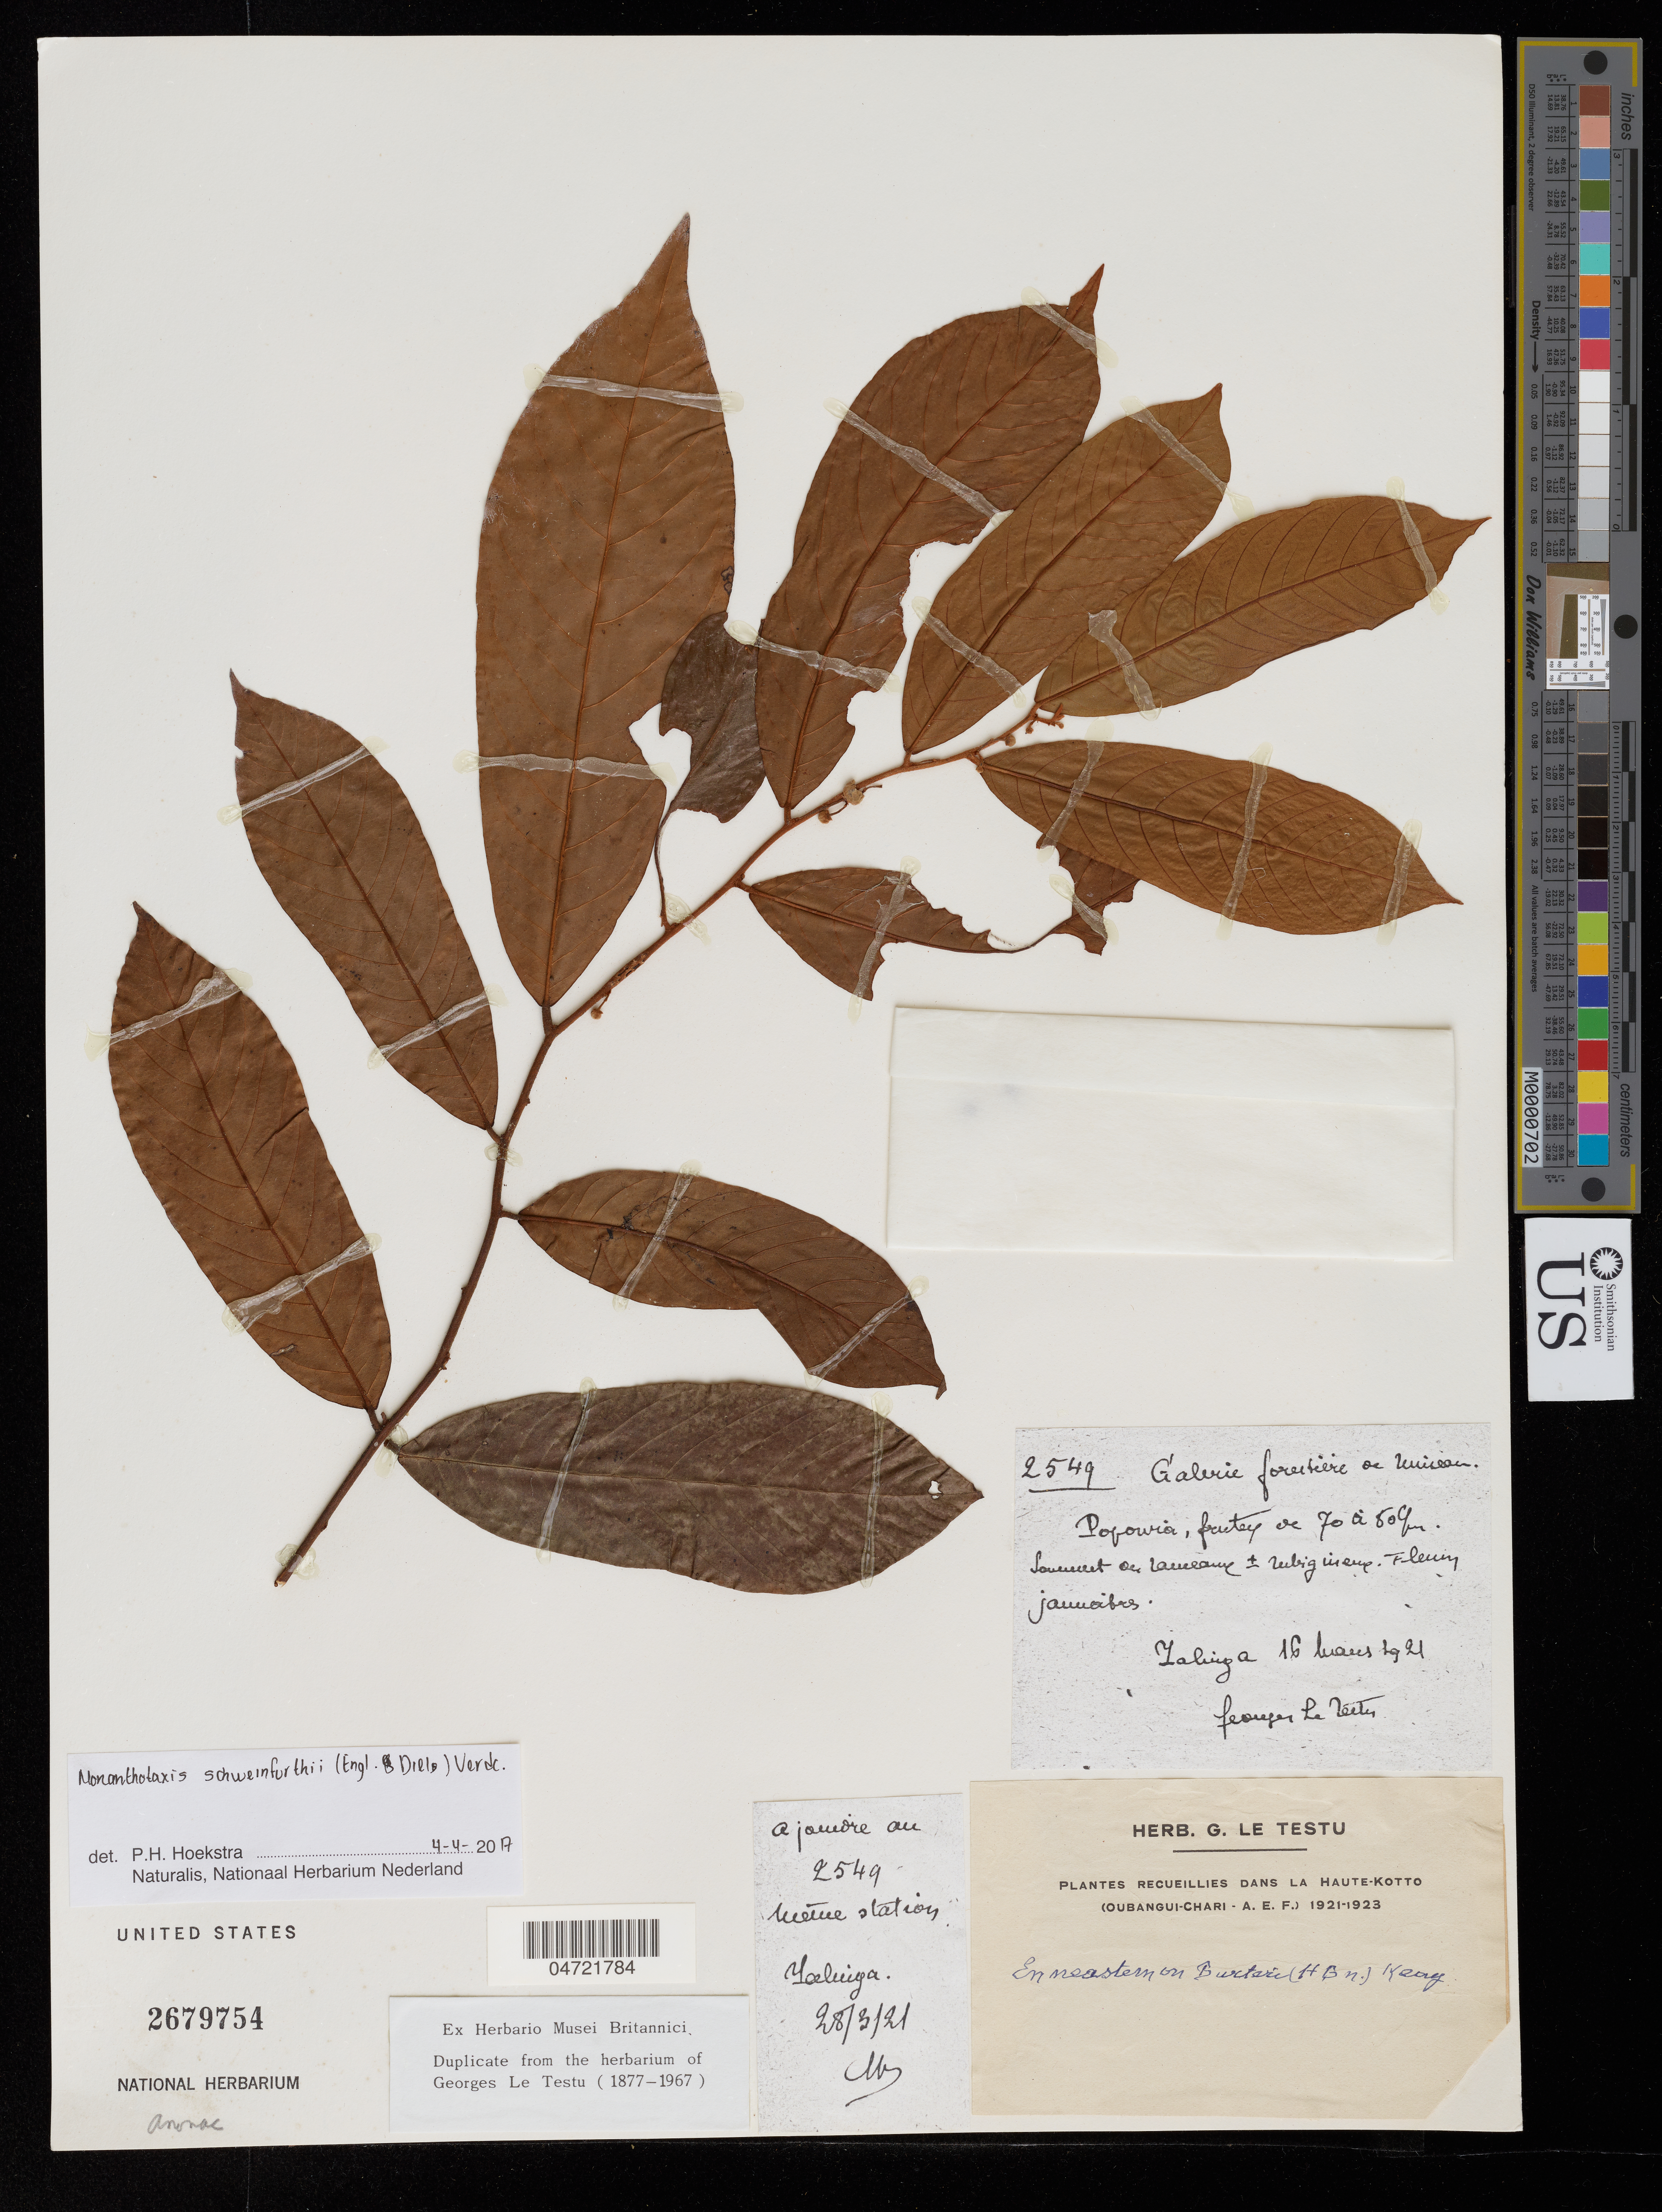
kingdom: Plantae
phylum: Tracheophyta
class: Magnoliopsida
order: Magnoliales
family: Annonaceae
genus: Monanthotaxis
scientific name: Monanthotaxis schweinfurthii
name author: (Engl. & Diels) Verdc.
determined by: Hoekstra, P. H.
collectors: ex herb. Le Testu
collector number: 2549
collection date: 1921/1923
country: Central African Republic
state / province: Haute-Kotto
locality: (Oubangui-Chari - A.E.F.)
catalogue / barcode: US 2679754